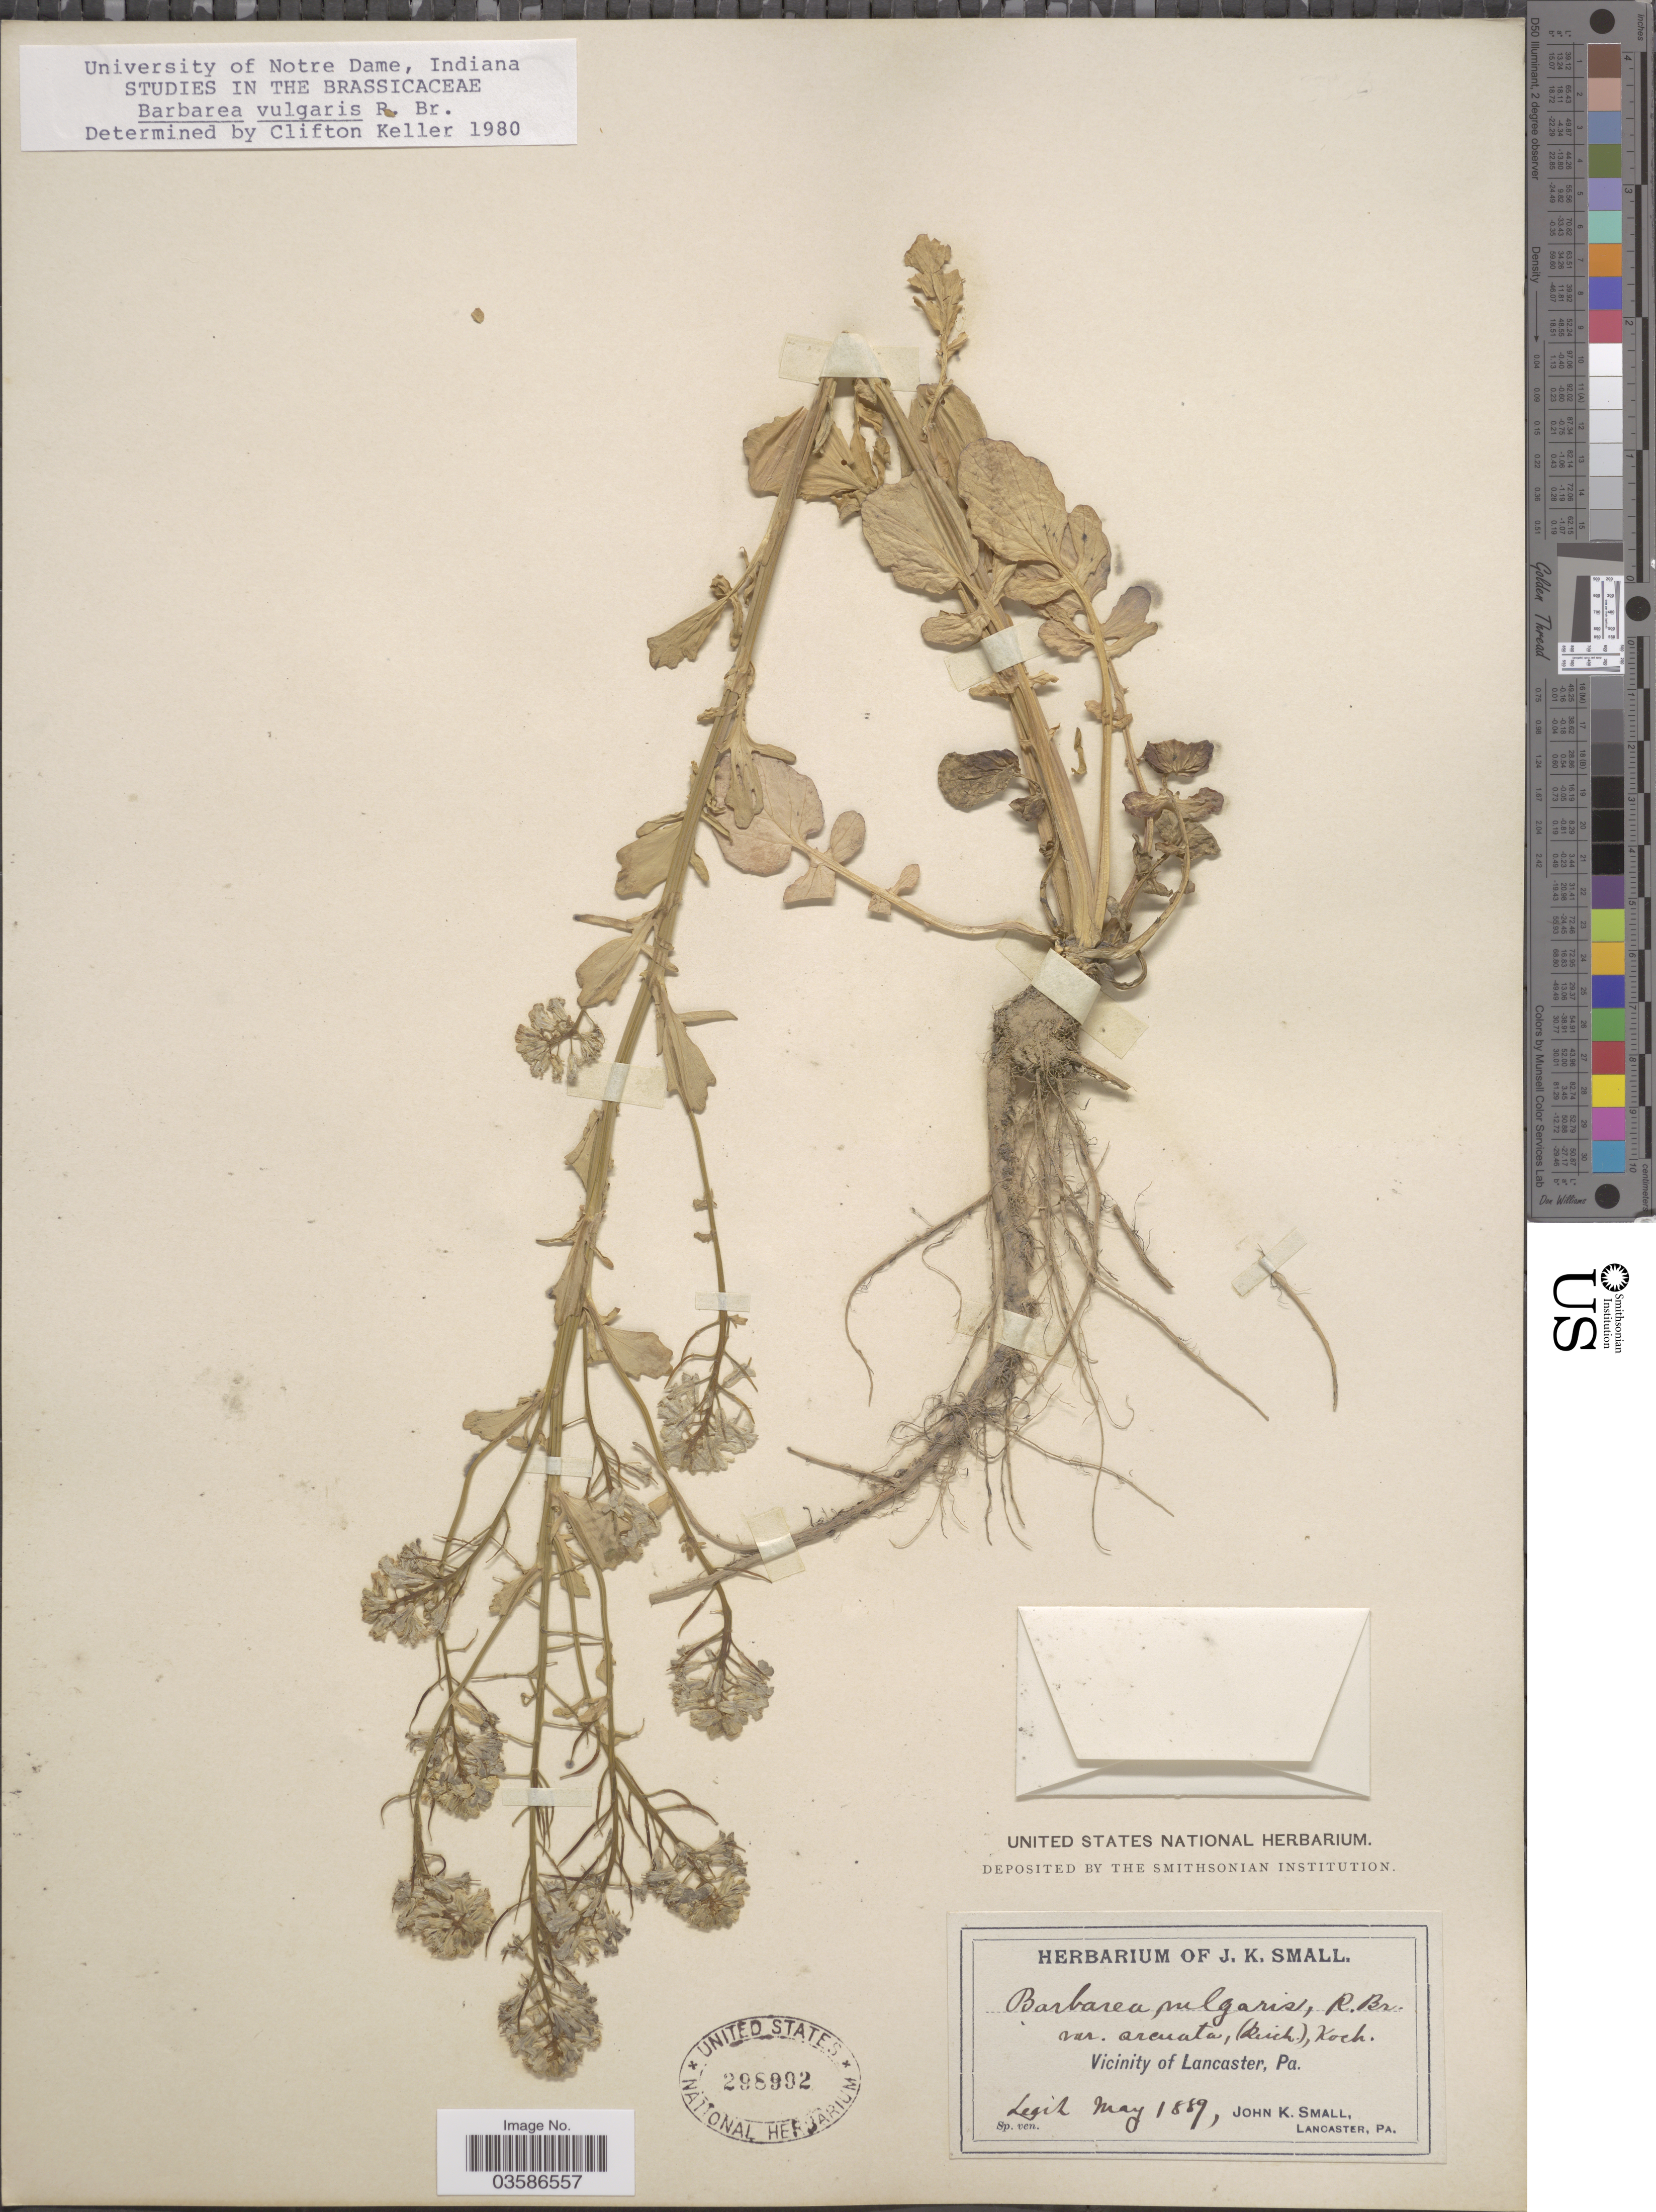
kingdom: Plantae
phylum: Tracheophyta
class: Magnoliopsida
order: Brassicales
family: Brassicaceae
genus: Barbarea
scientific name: Barbarea vulgaris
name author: W.T. Aiton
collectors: J. K. Small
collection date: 1889-05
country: United States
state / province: Pennsylvania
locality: Vicinity of Lancaster.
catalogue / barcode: US 298992